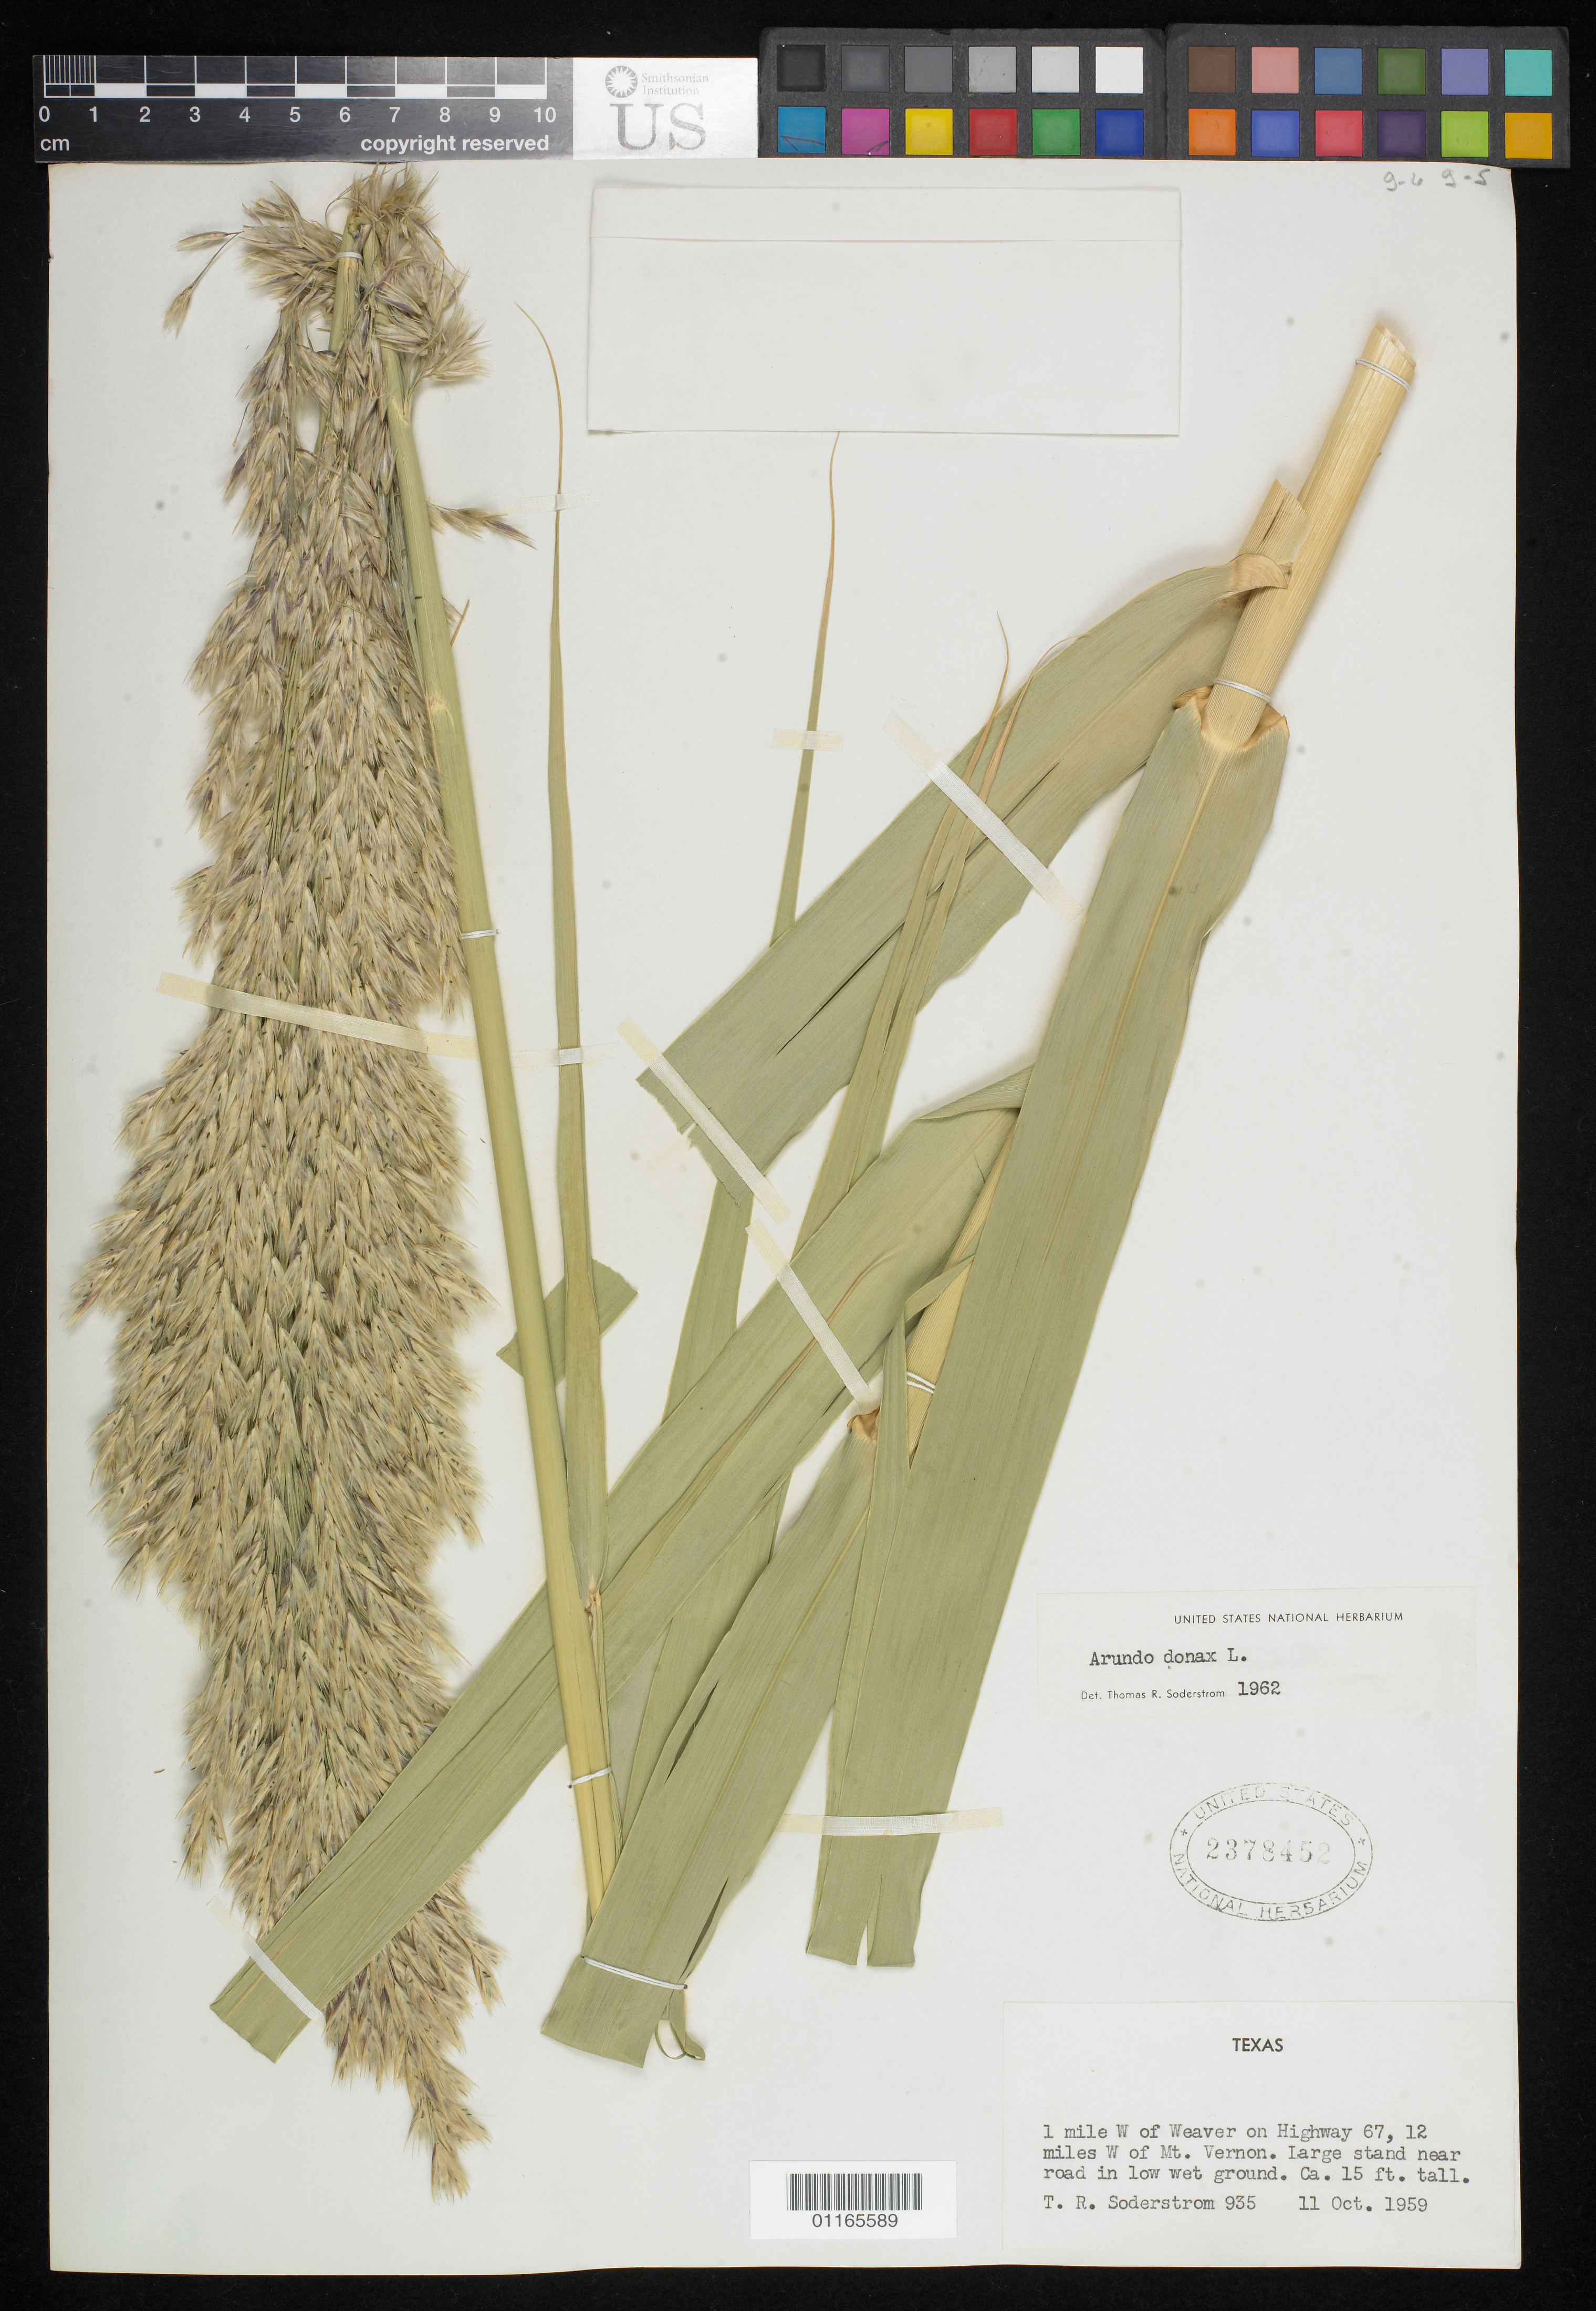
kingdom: Plantae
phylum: Tracheophyta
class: Liliopsida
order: Poales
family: Poaceae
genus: Arundo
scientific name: Arundo donax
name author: L.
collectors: T. R. Soderstrom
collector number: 935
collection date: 1959-10-11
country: United States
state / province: Texas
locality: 1 mile W of Weaver on Highway 67, 12 miles W of Mt. Vernon.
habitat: Large stand near road in low wet ground.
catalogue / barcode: US 2378452